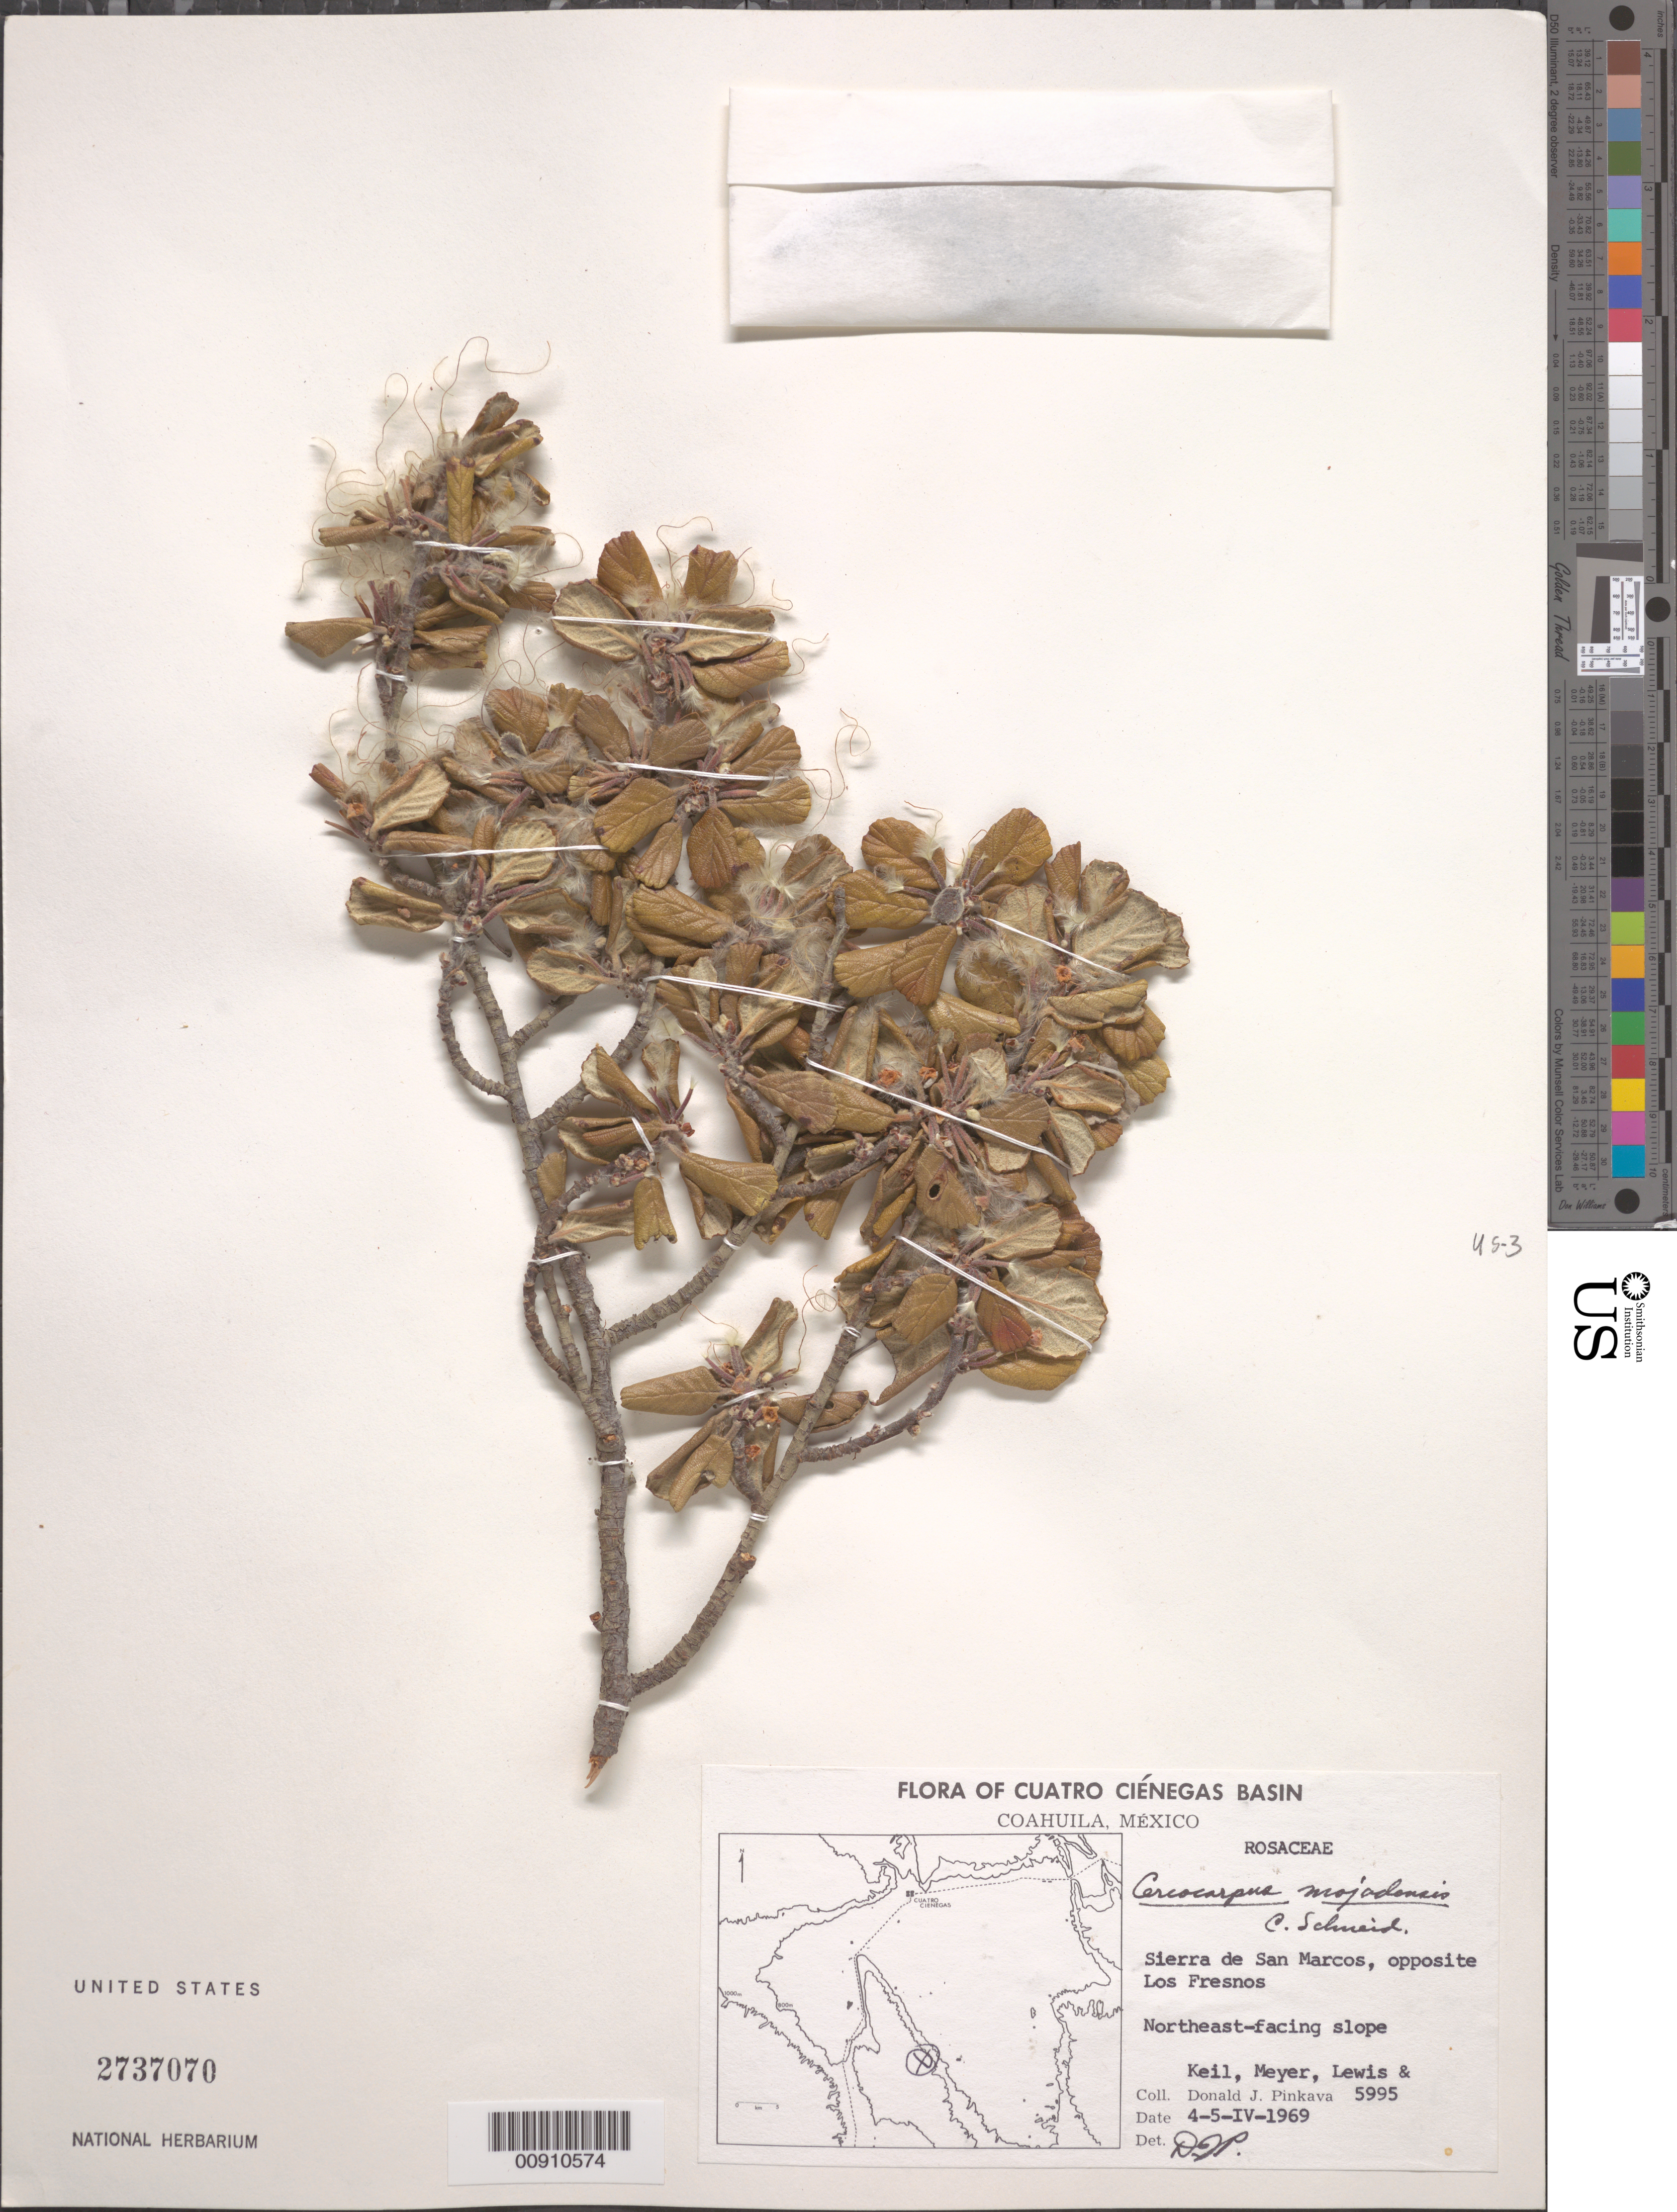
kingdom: Plantae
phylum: Tracheophyta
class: Magnoliopsida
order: Rosales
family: Rosaceae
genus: Cercocarpus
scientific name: Cercocarpus mojadensis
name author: C.K. Schneid.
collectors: D. J. Pinkava, D. J. Keil, -- Meyer & -- Lewis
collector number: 5995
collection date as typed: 04 Apr 1969 to 05 Apr 1969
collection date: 1969-04-04/1969-04-05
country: Mexico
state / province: Coahuila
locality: Sierra de San Marcos, opposite Los Fresnos. Cuatro Ciénegas Basin.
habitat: Northeast-facing slope.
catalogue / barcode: US 2737070